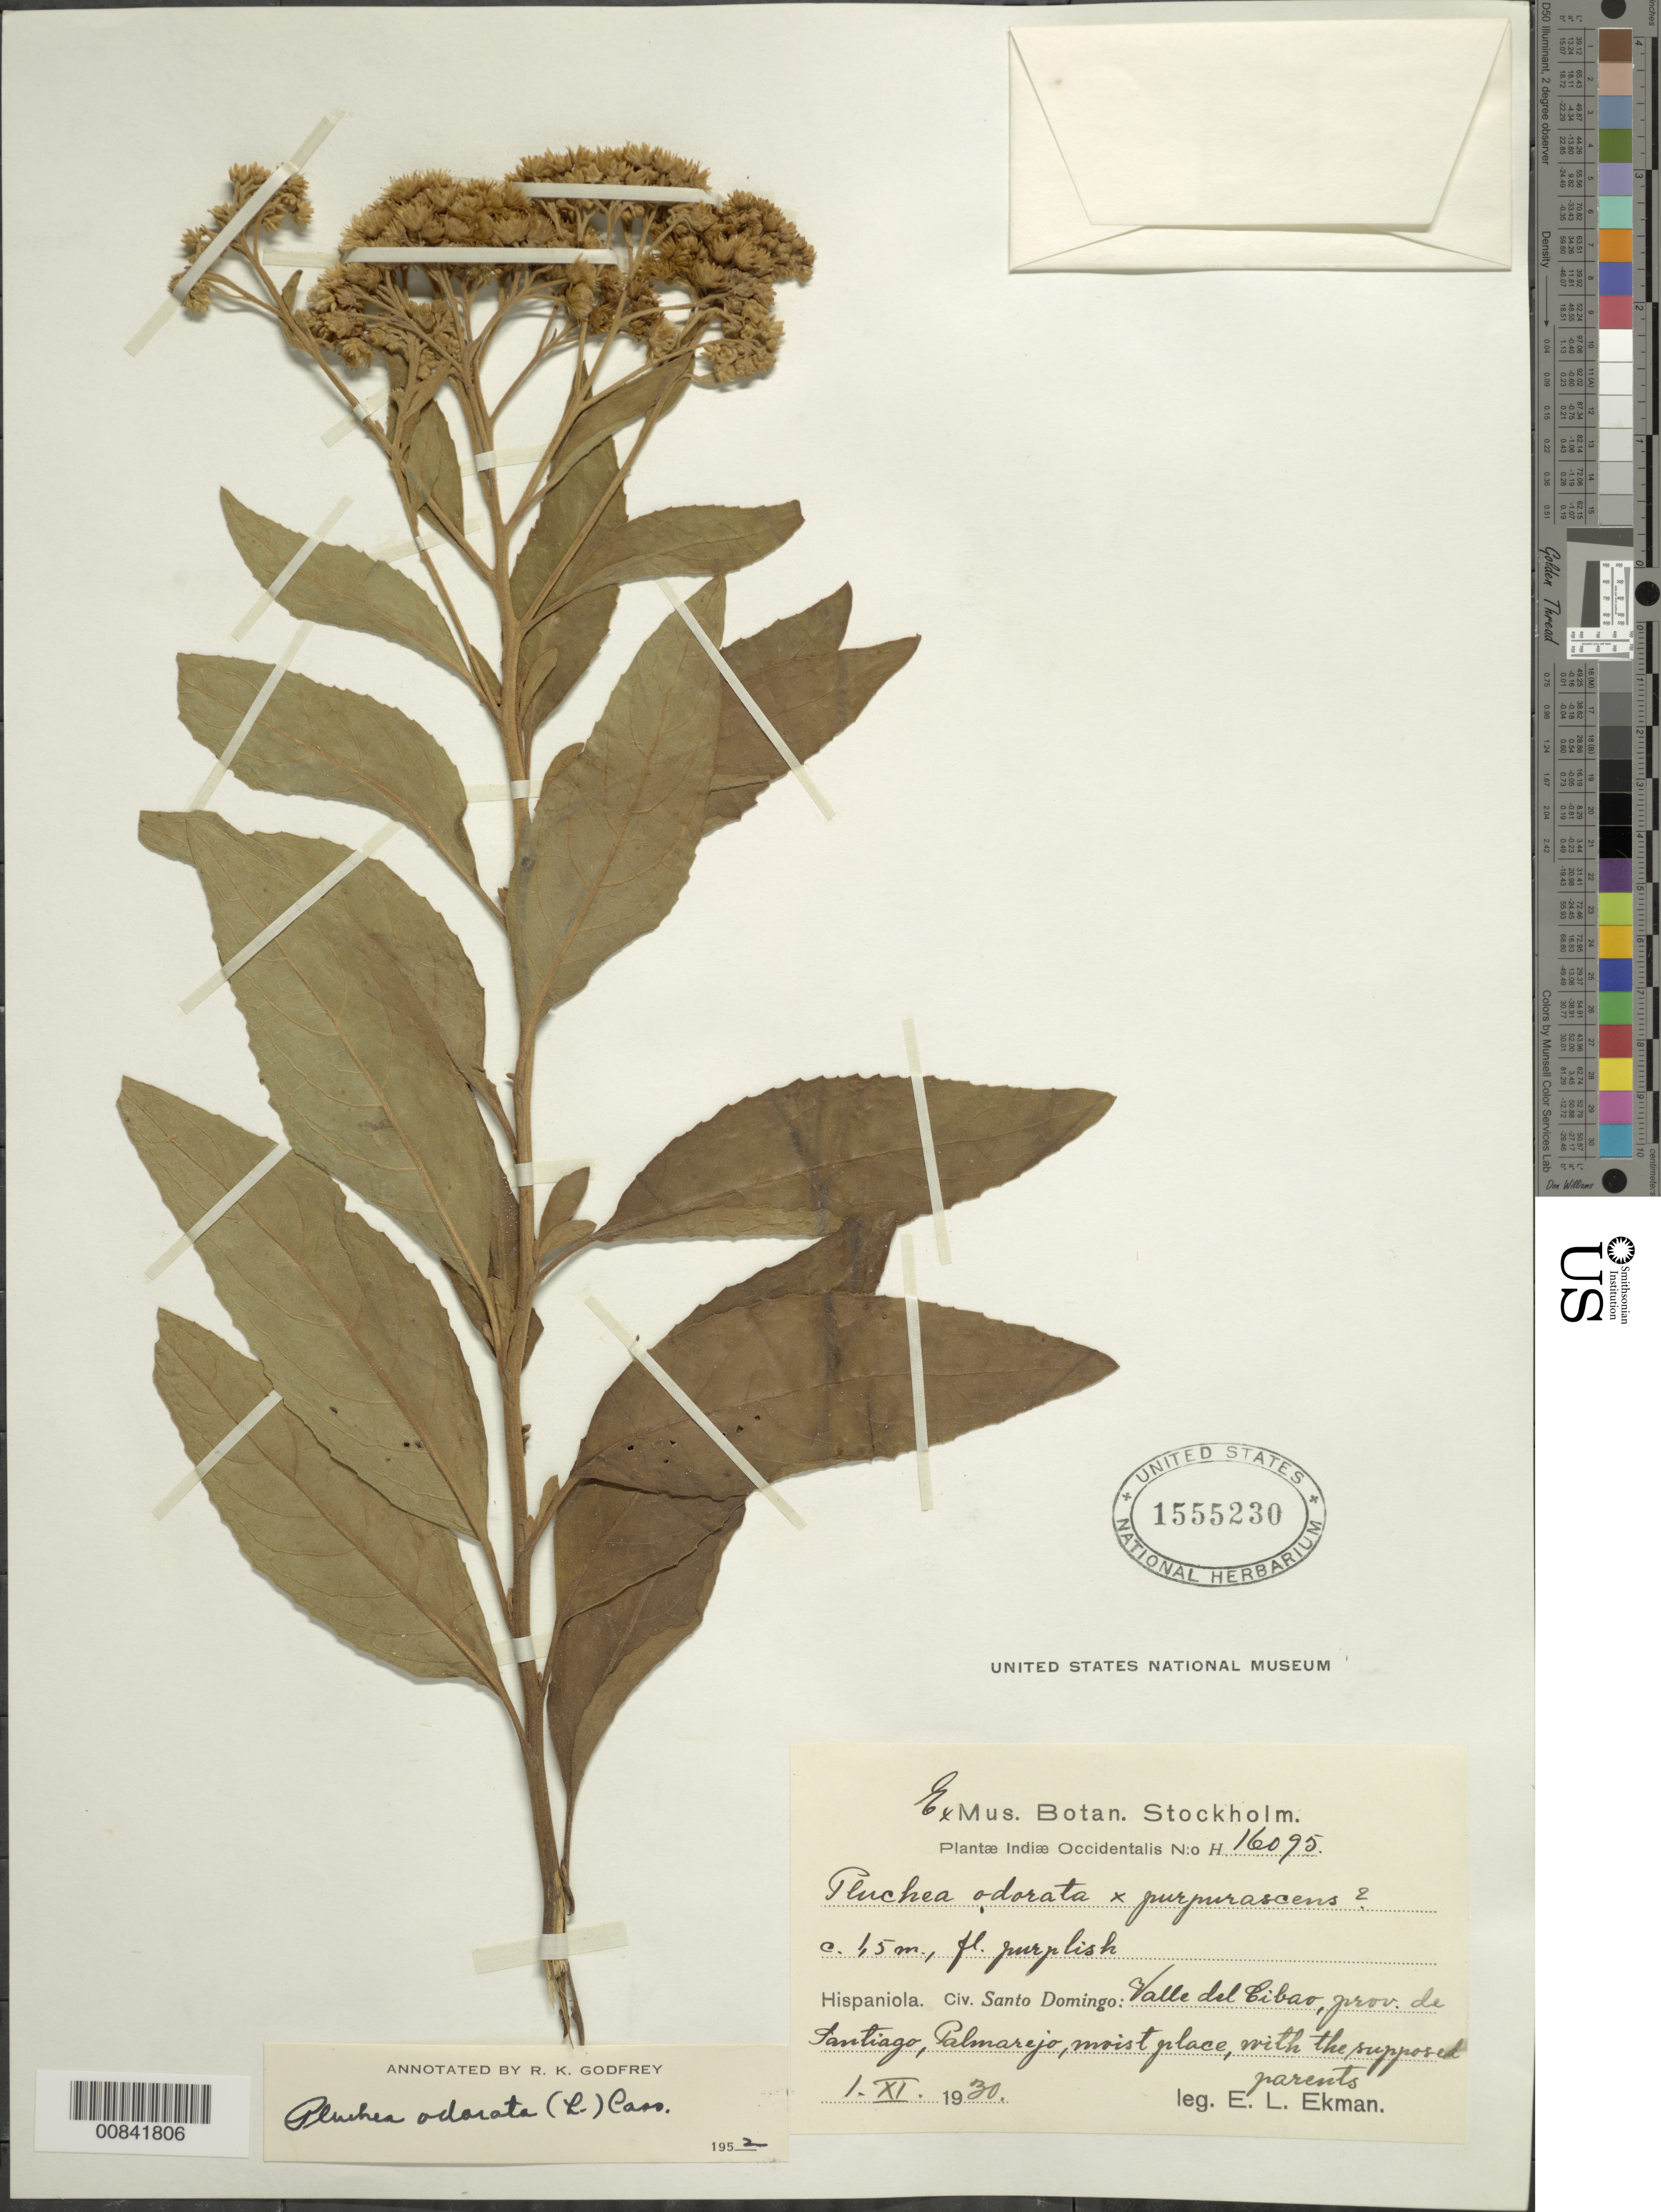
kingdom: Plantae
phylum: Tracheophyta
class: Magnoliopsida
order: Asterales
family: Asteraceae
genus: Pluchea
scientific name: Pluchea carolinensis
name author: (Jacq.) D. Don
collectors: E. L. Ekman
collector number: H 16095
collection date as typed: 01 Nov 1930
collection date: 1930-11-01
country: Dominican Republic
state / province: Santiago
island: Hispaniola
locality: Valle del Ciabao, Palmarejo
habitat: Moist place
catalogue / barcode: US 1555230